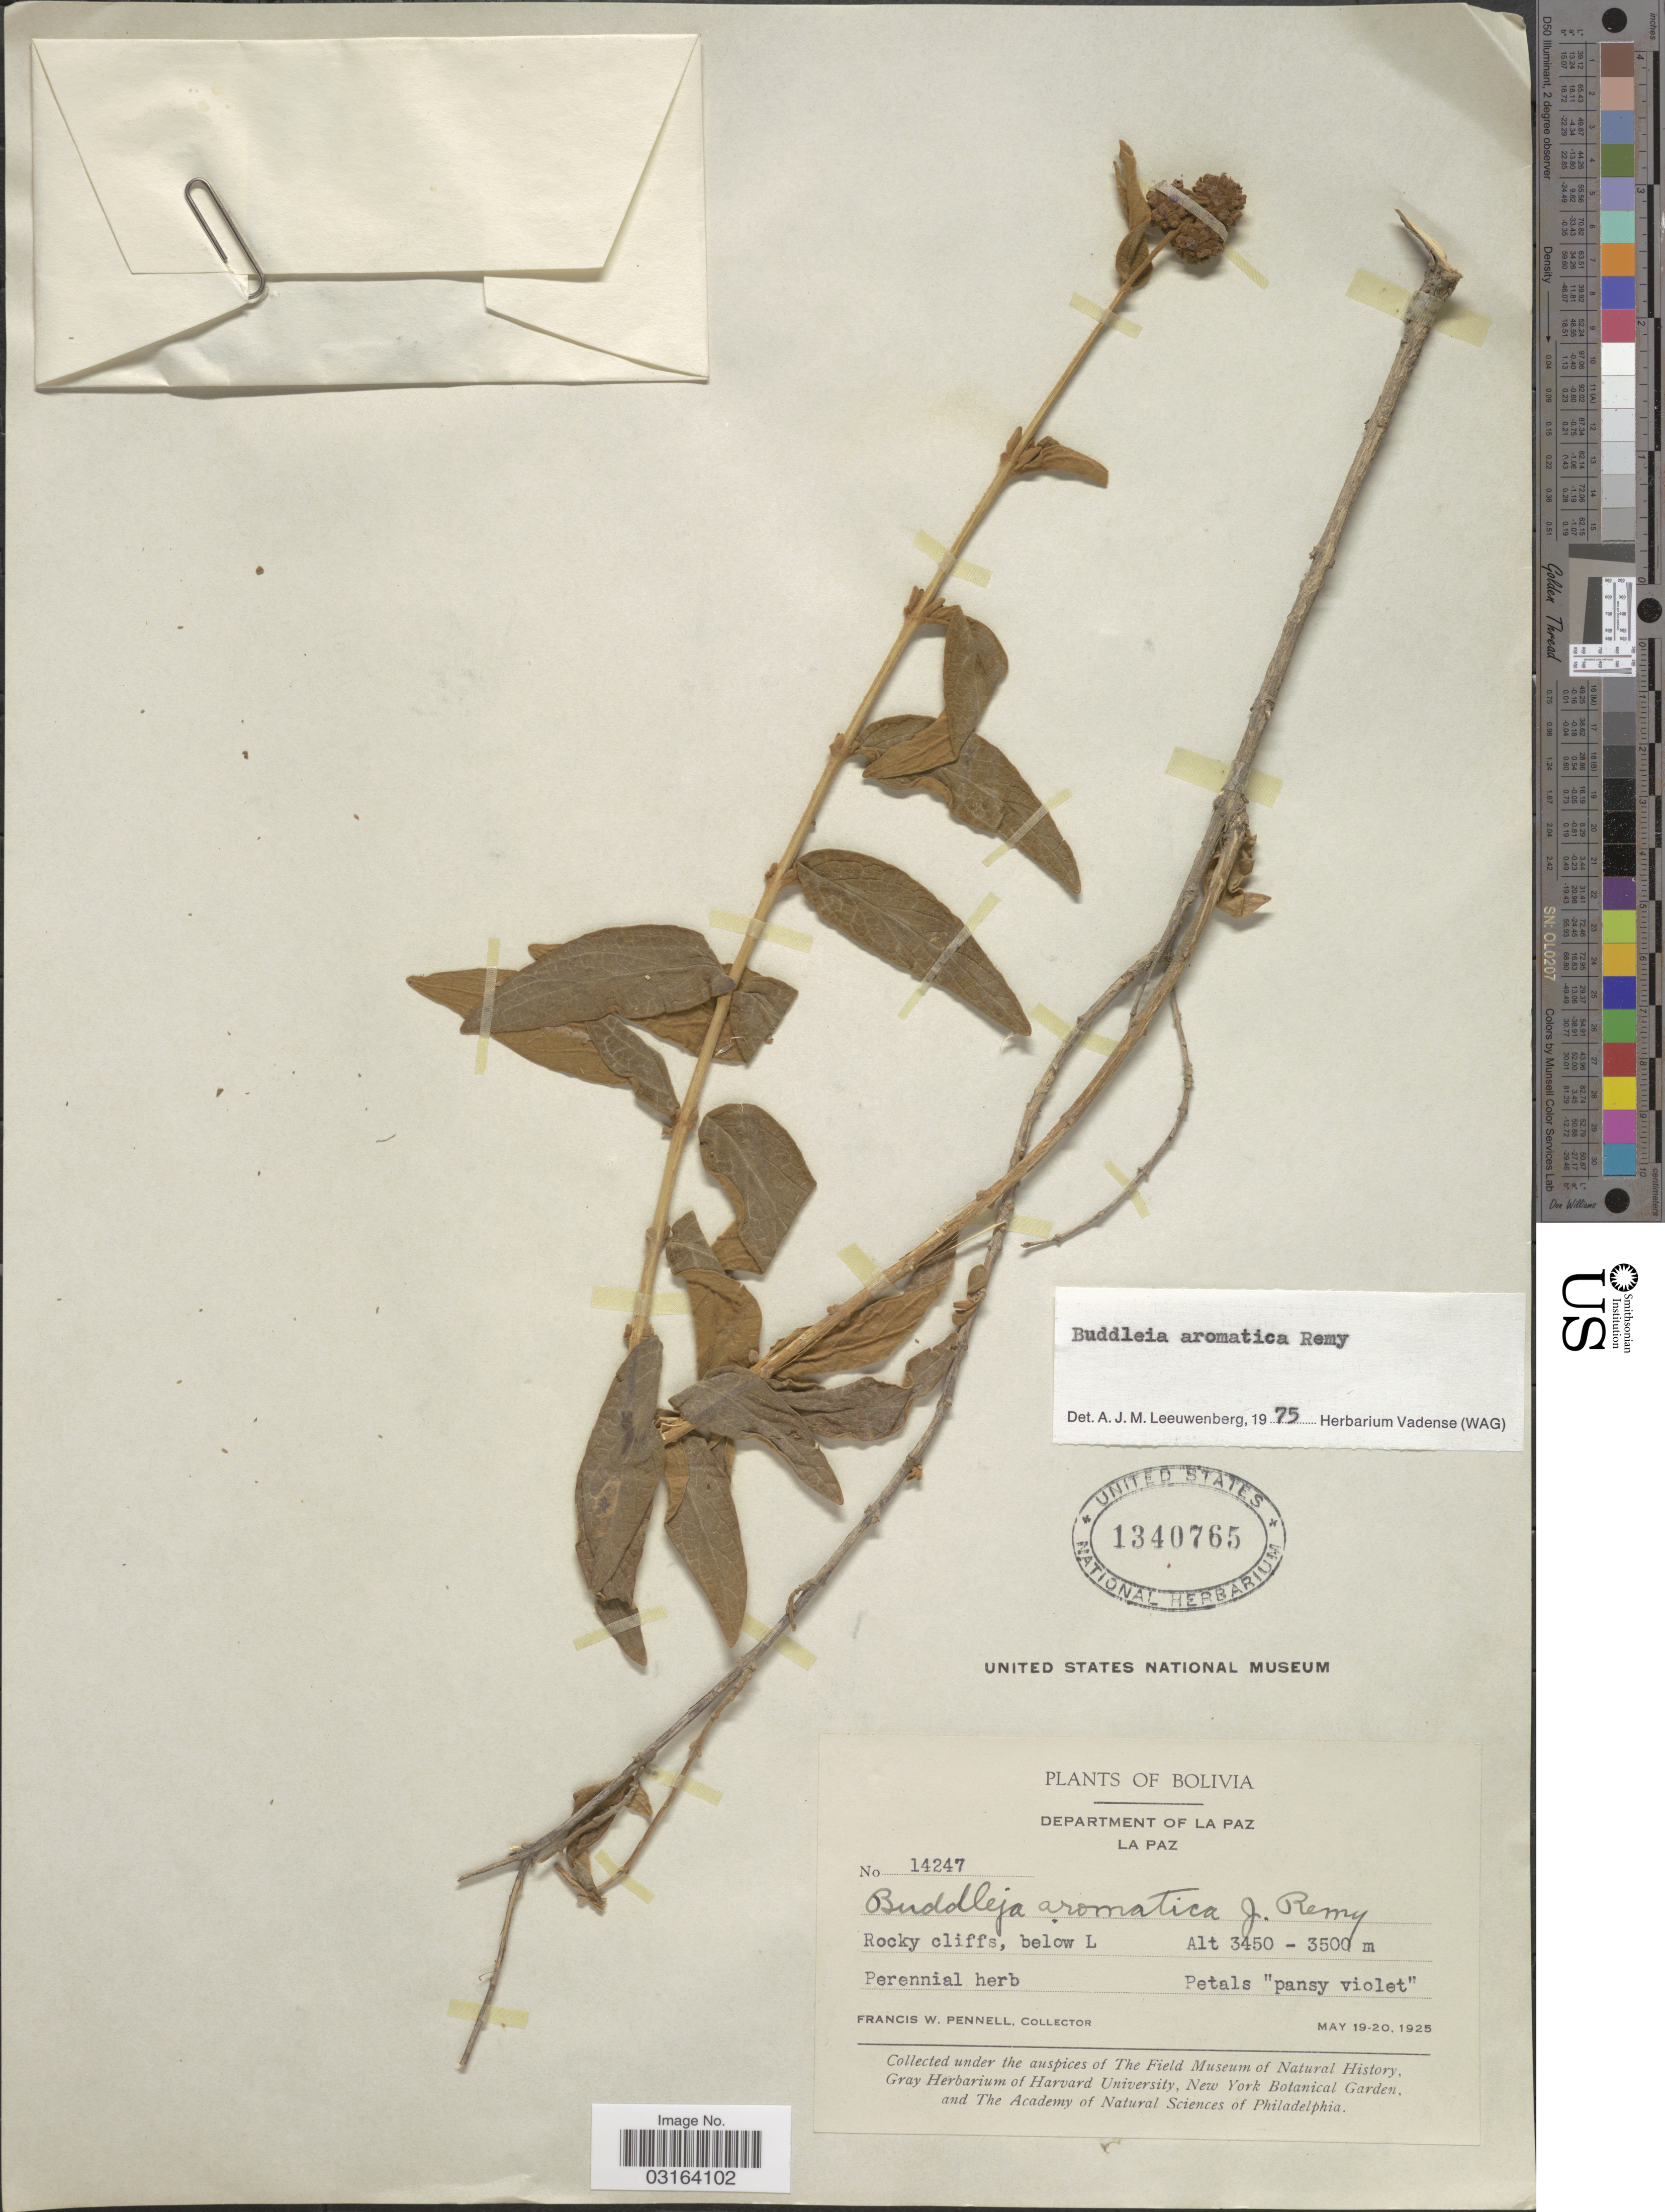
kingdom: Plantae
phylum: Tracheophyta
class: Magnoliopsida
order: Lamiales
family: Scrophulariaceae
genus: Buddleja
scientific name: Buddleja aromatica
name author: Remy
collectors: F. W. Pennell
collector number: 14247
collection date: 1925-05-19/1925-05-20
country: Bolivia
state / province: La Paz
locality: Department of La Paz. Below L.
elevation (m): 3450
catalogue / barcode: US 1340765